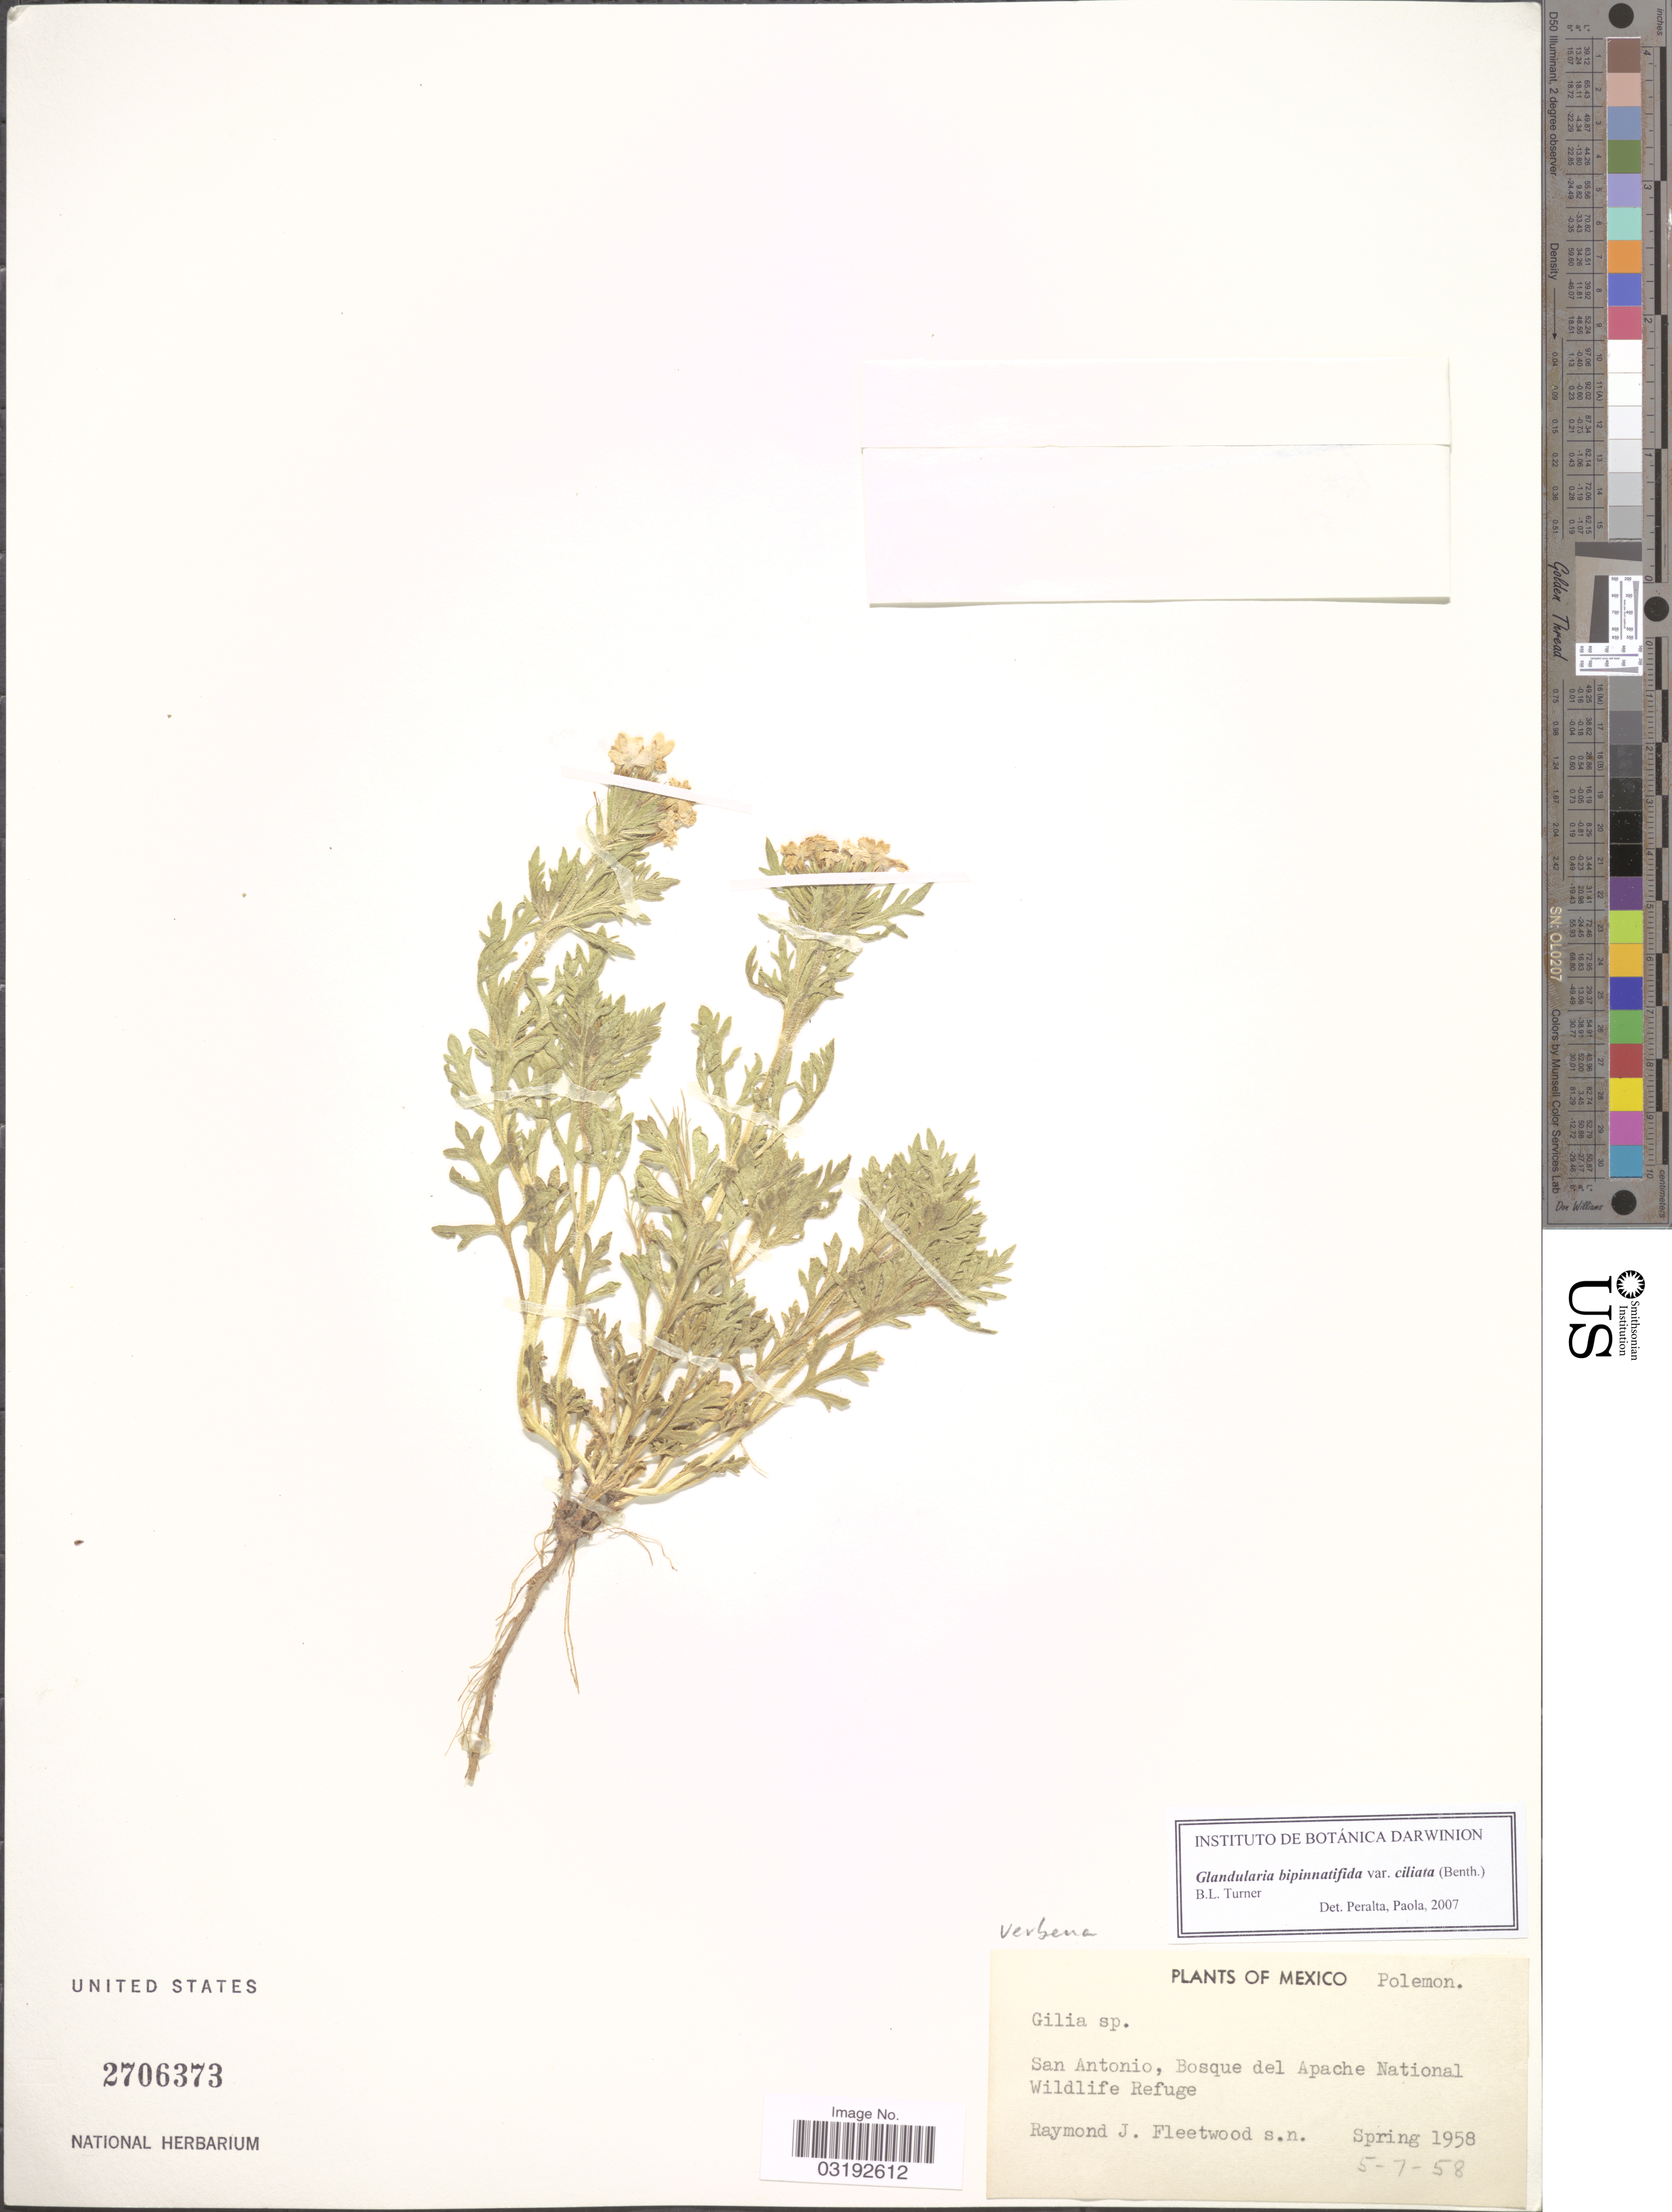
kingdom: Plantae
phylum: Tracheophyta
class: Magnoliopsida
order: Lamiales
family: Verbenaceae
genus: Verbena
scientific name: Verbena bipinnatifida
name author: (Schauer) Nutt.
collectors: R. J. Fleetwood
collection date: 1958-05-07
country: Mexico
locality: San Antonio, Bosque del Apache National Wildlife Refuge.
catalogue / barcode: US 2706373